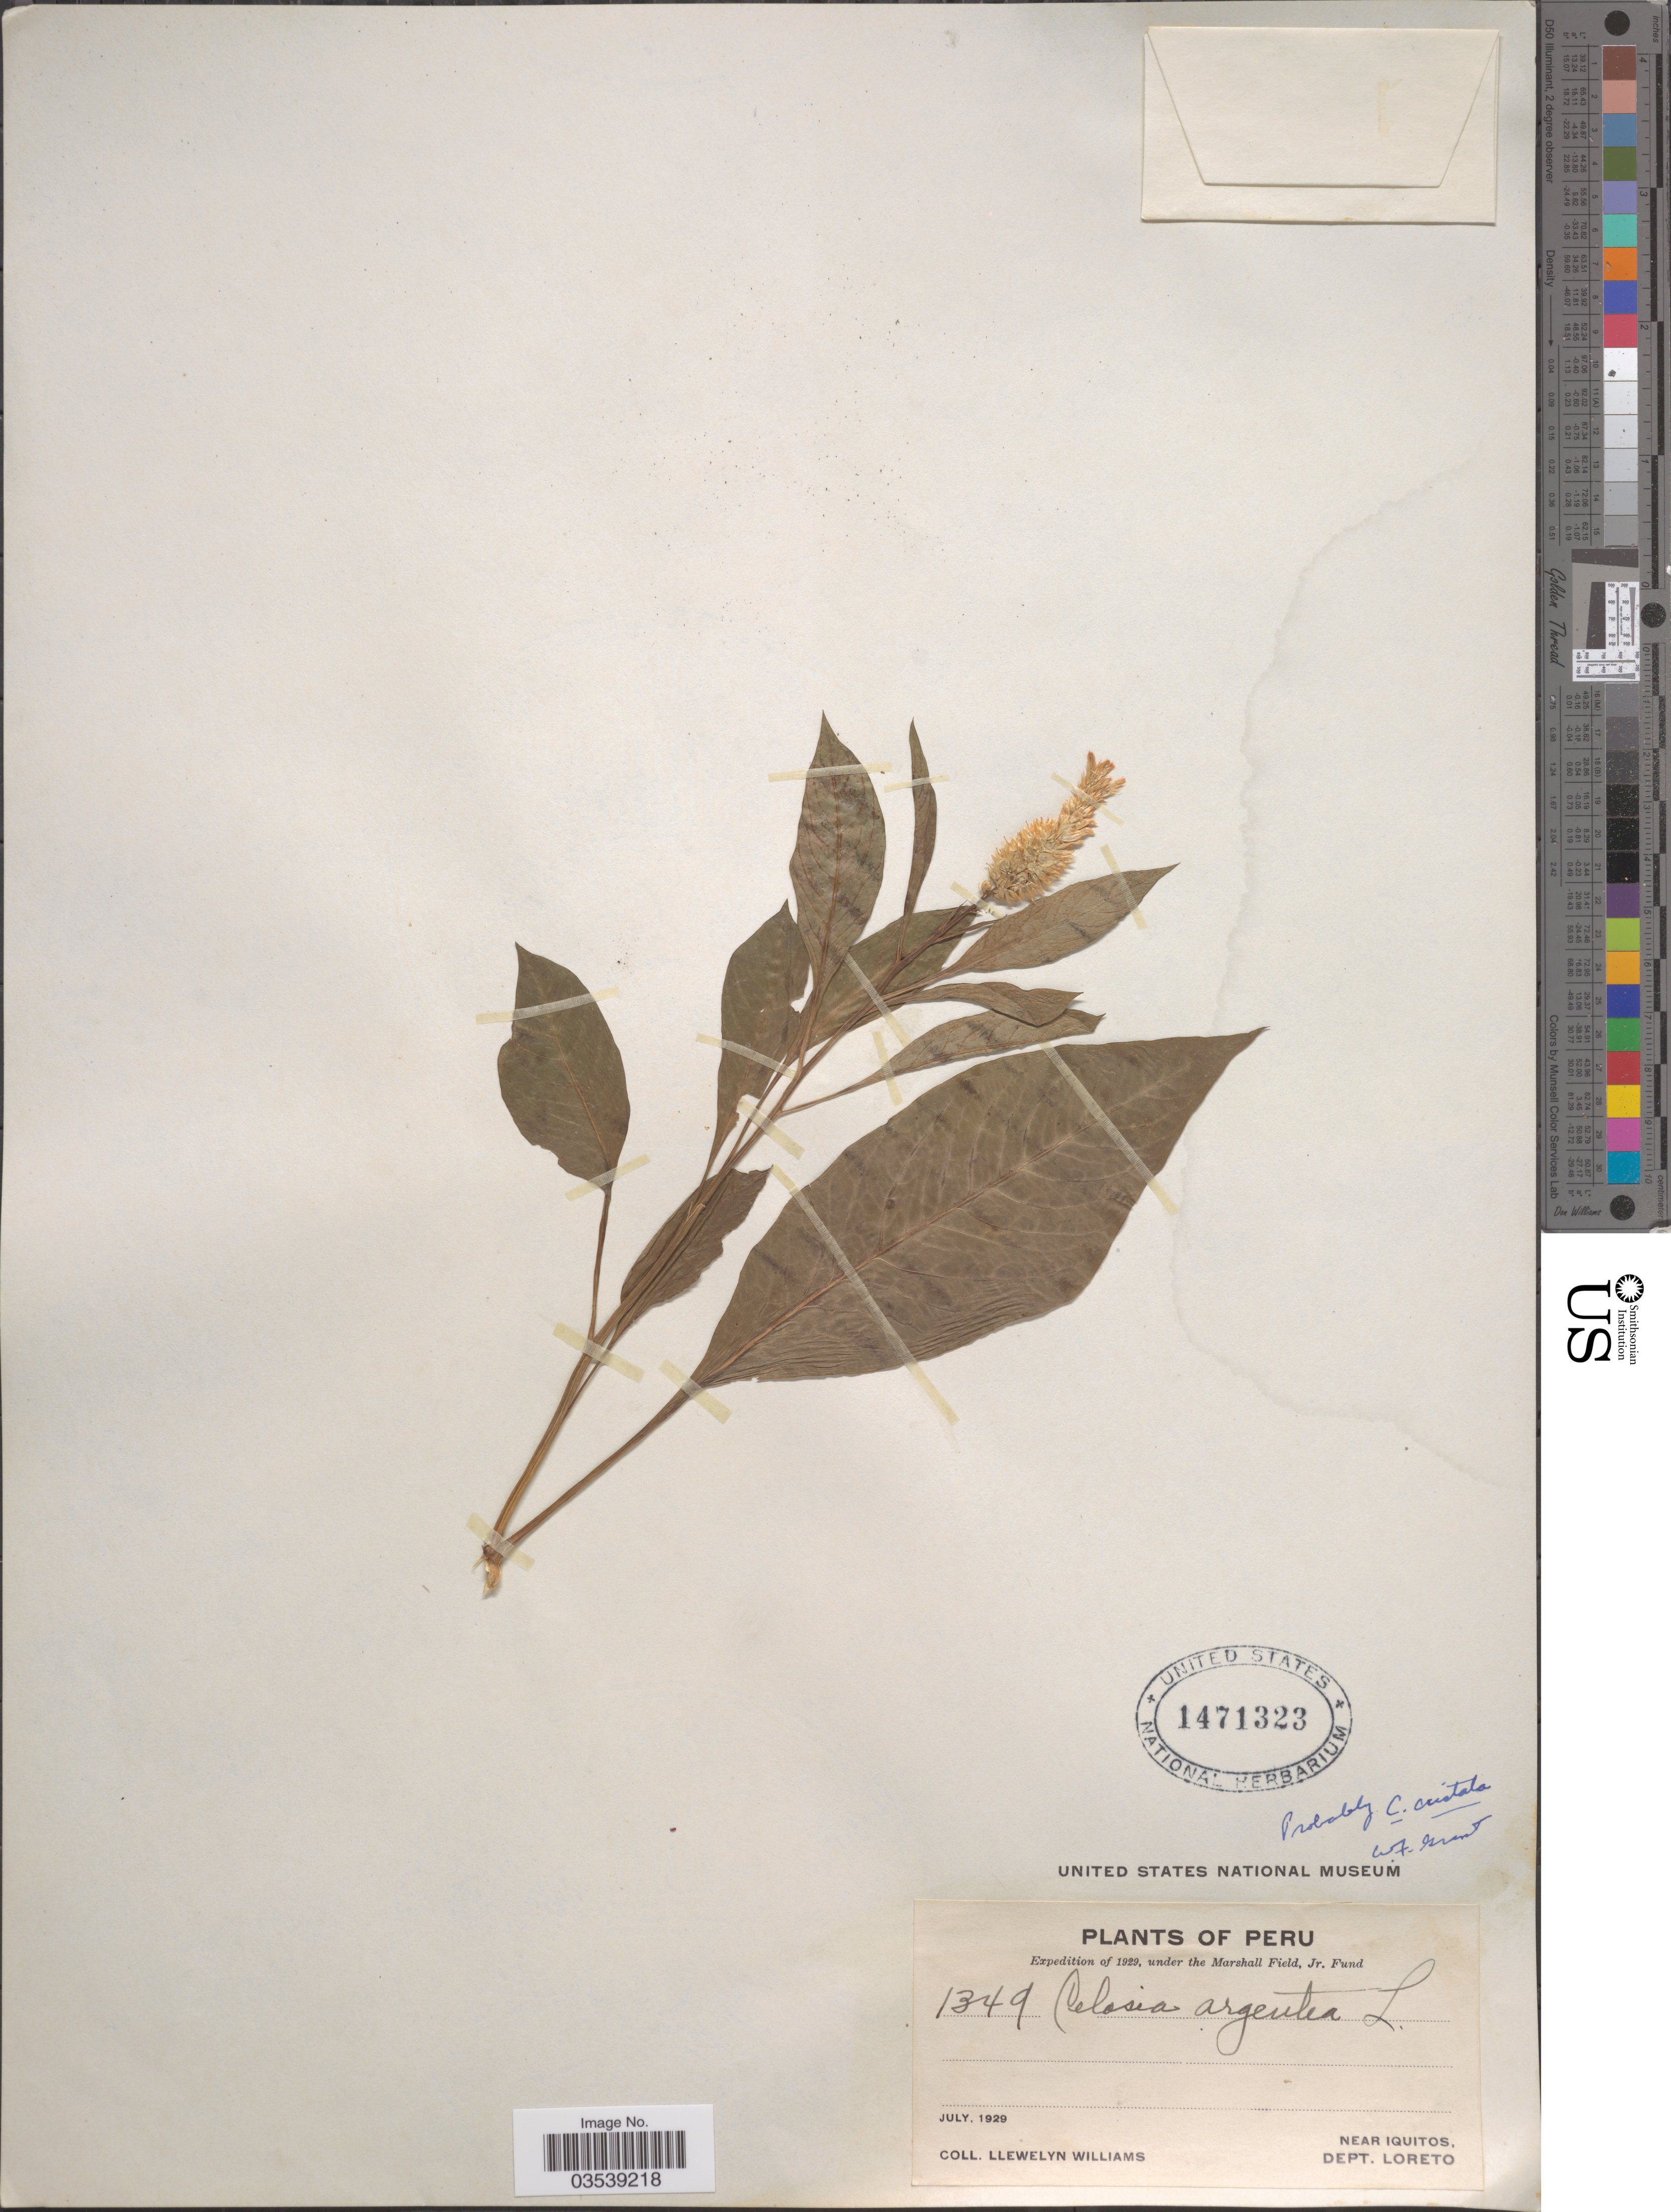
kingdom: Plantae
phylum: Tracheophyta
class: Magnoliopsida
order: Caryophyllales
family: Amaranthaceae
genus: Celosia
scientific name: Celosia argentea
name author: L.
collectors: Ll. Williams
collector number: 1349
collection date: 1929-07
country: Peru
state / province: Loreto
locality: Near Iquitos. Dept. Loreto.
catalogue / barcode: US 1471323